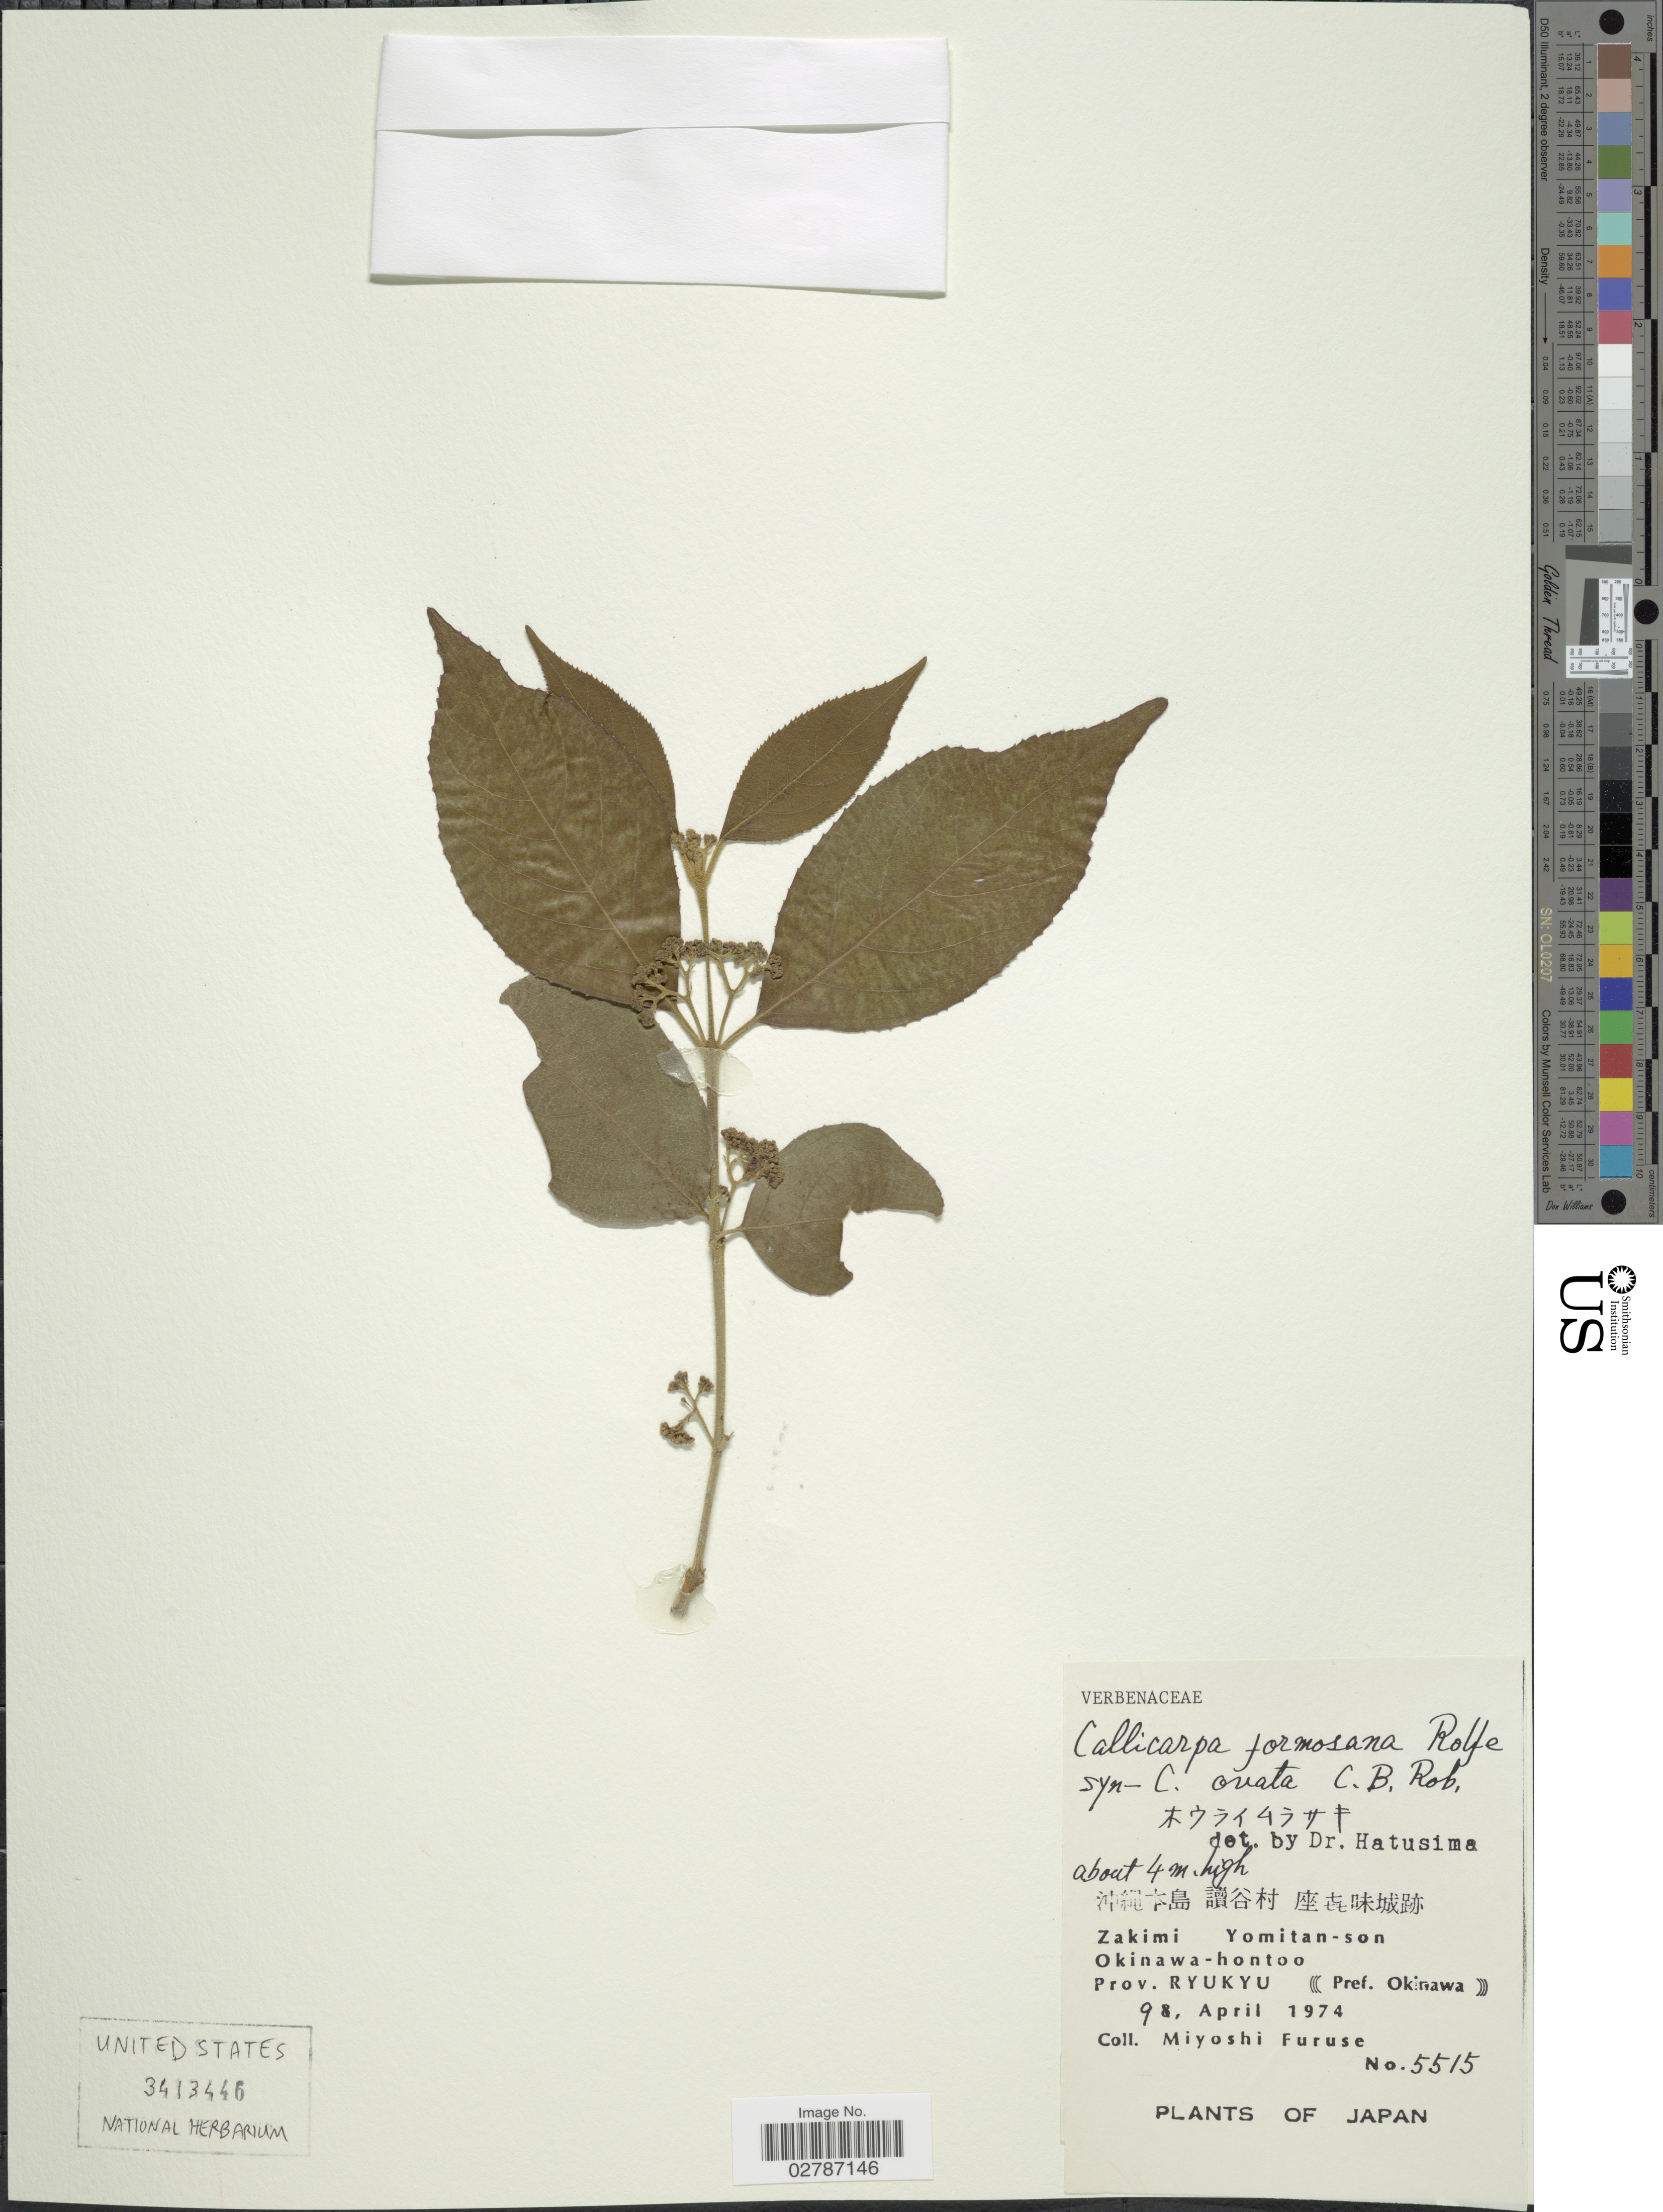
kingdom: Plantae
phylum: Tracheophyta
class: Magnoliopsida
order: Lamiales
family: Lamiaceae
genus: Callicarpa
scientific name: Callicarpa formosana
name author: Rolfe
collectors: M. Furuse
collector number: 5515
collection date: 1974-04-09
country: Japan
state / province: Okinawa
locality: Zakimi Yomitan-son. Okinawa-hontoo. Prov. Ryukyu (Pref. Okinawa).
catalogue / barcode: US 3413446